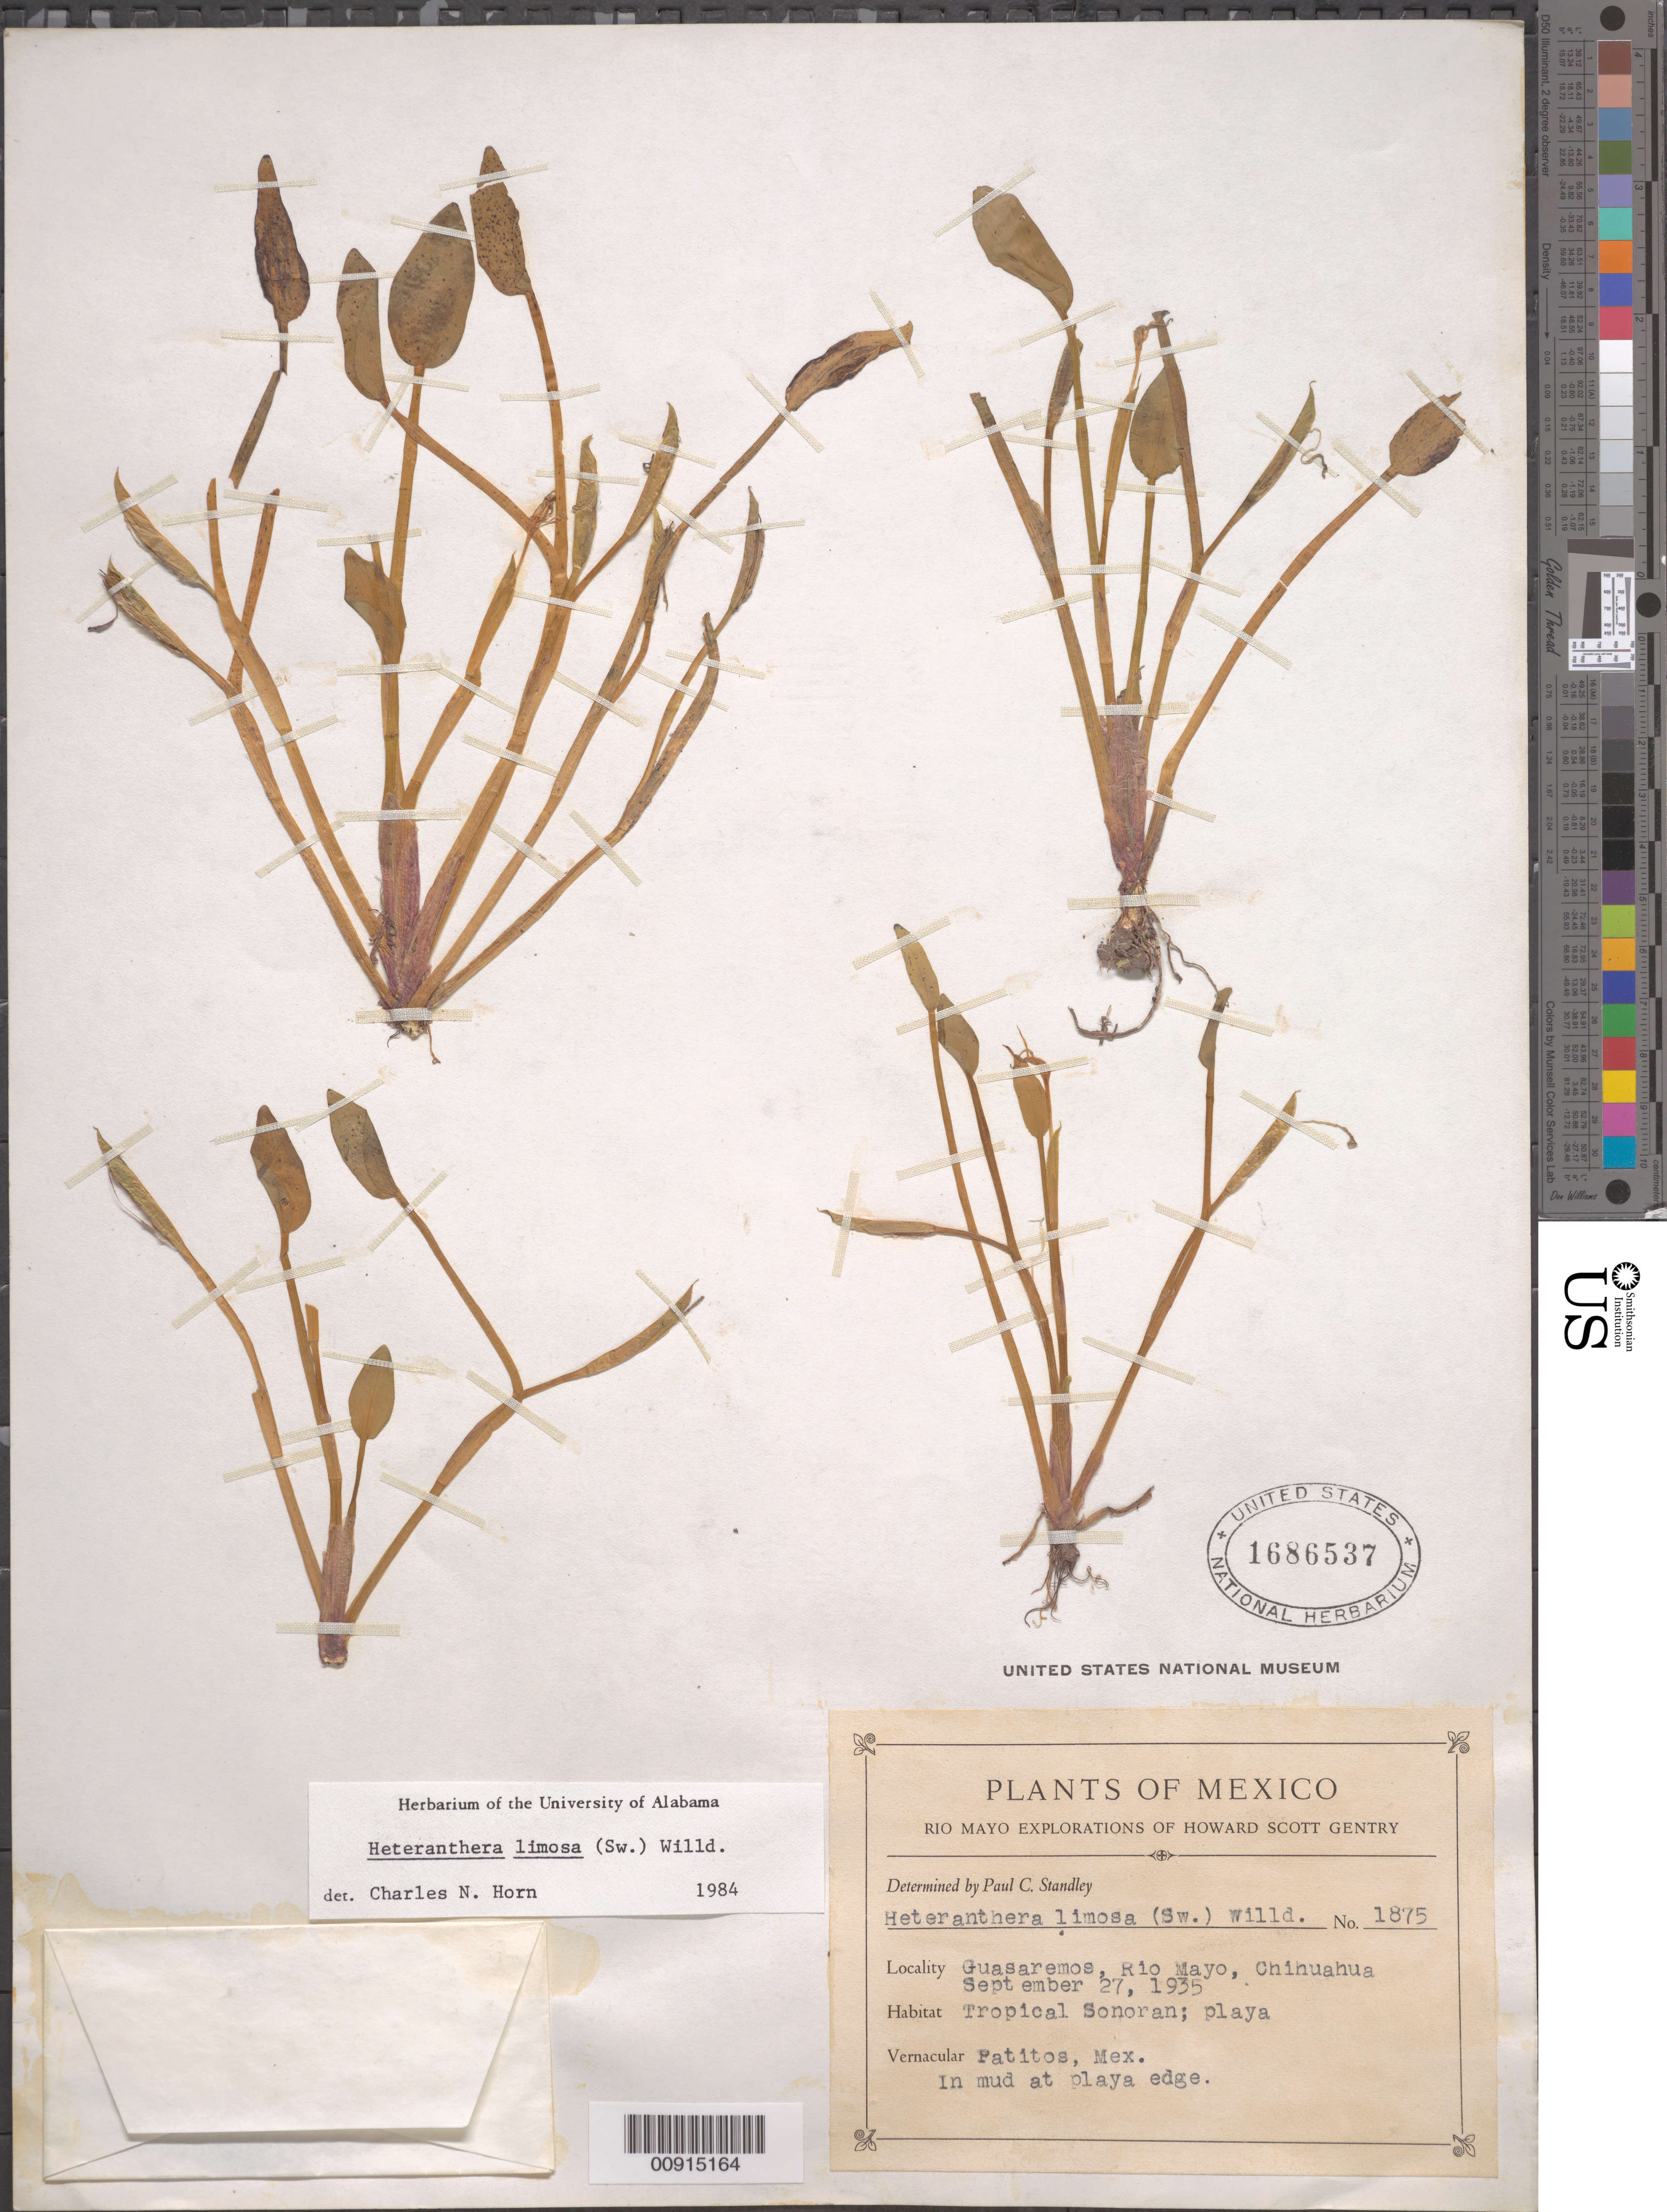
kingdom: Plantae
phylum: Tracheophyta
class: Liliopsida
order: Commelinales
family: Pontederiaceae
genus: Heteranthera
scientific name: Heteranthera limosa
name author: (Sw.) Willd.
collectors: H. S. Gentry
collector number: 1875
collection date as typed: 27 Sep 1935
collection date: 1935-09-27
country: Mexico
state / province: Chihuahua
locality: Guasaremos, Río Mayo, Chihuahua.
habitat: In mud at playa edge. Tropical Sonoran; playa.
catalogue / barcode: US 1686537